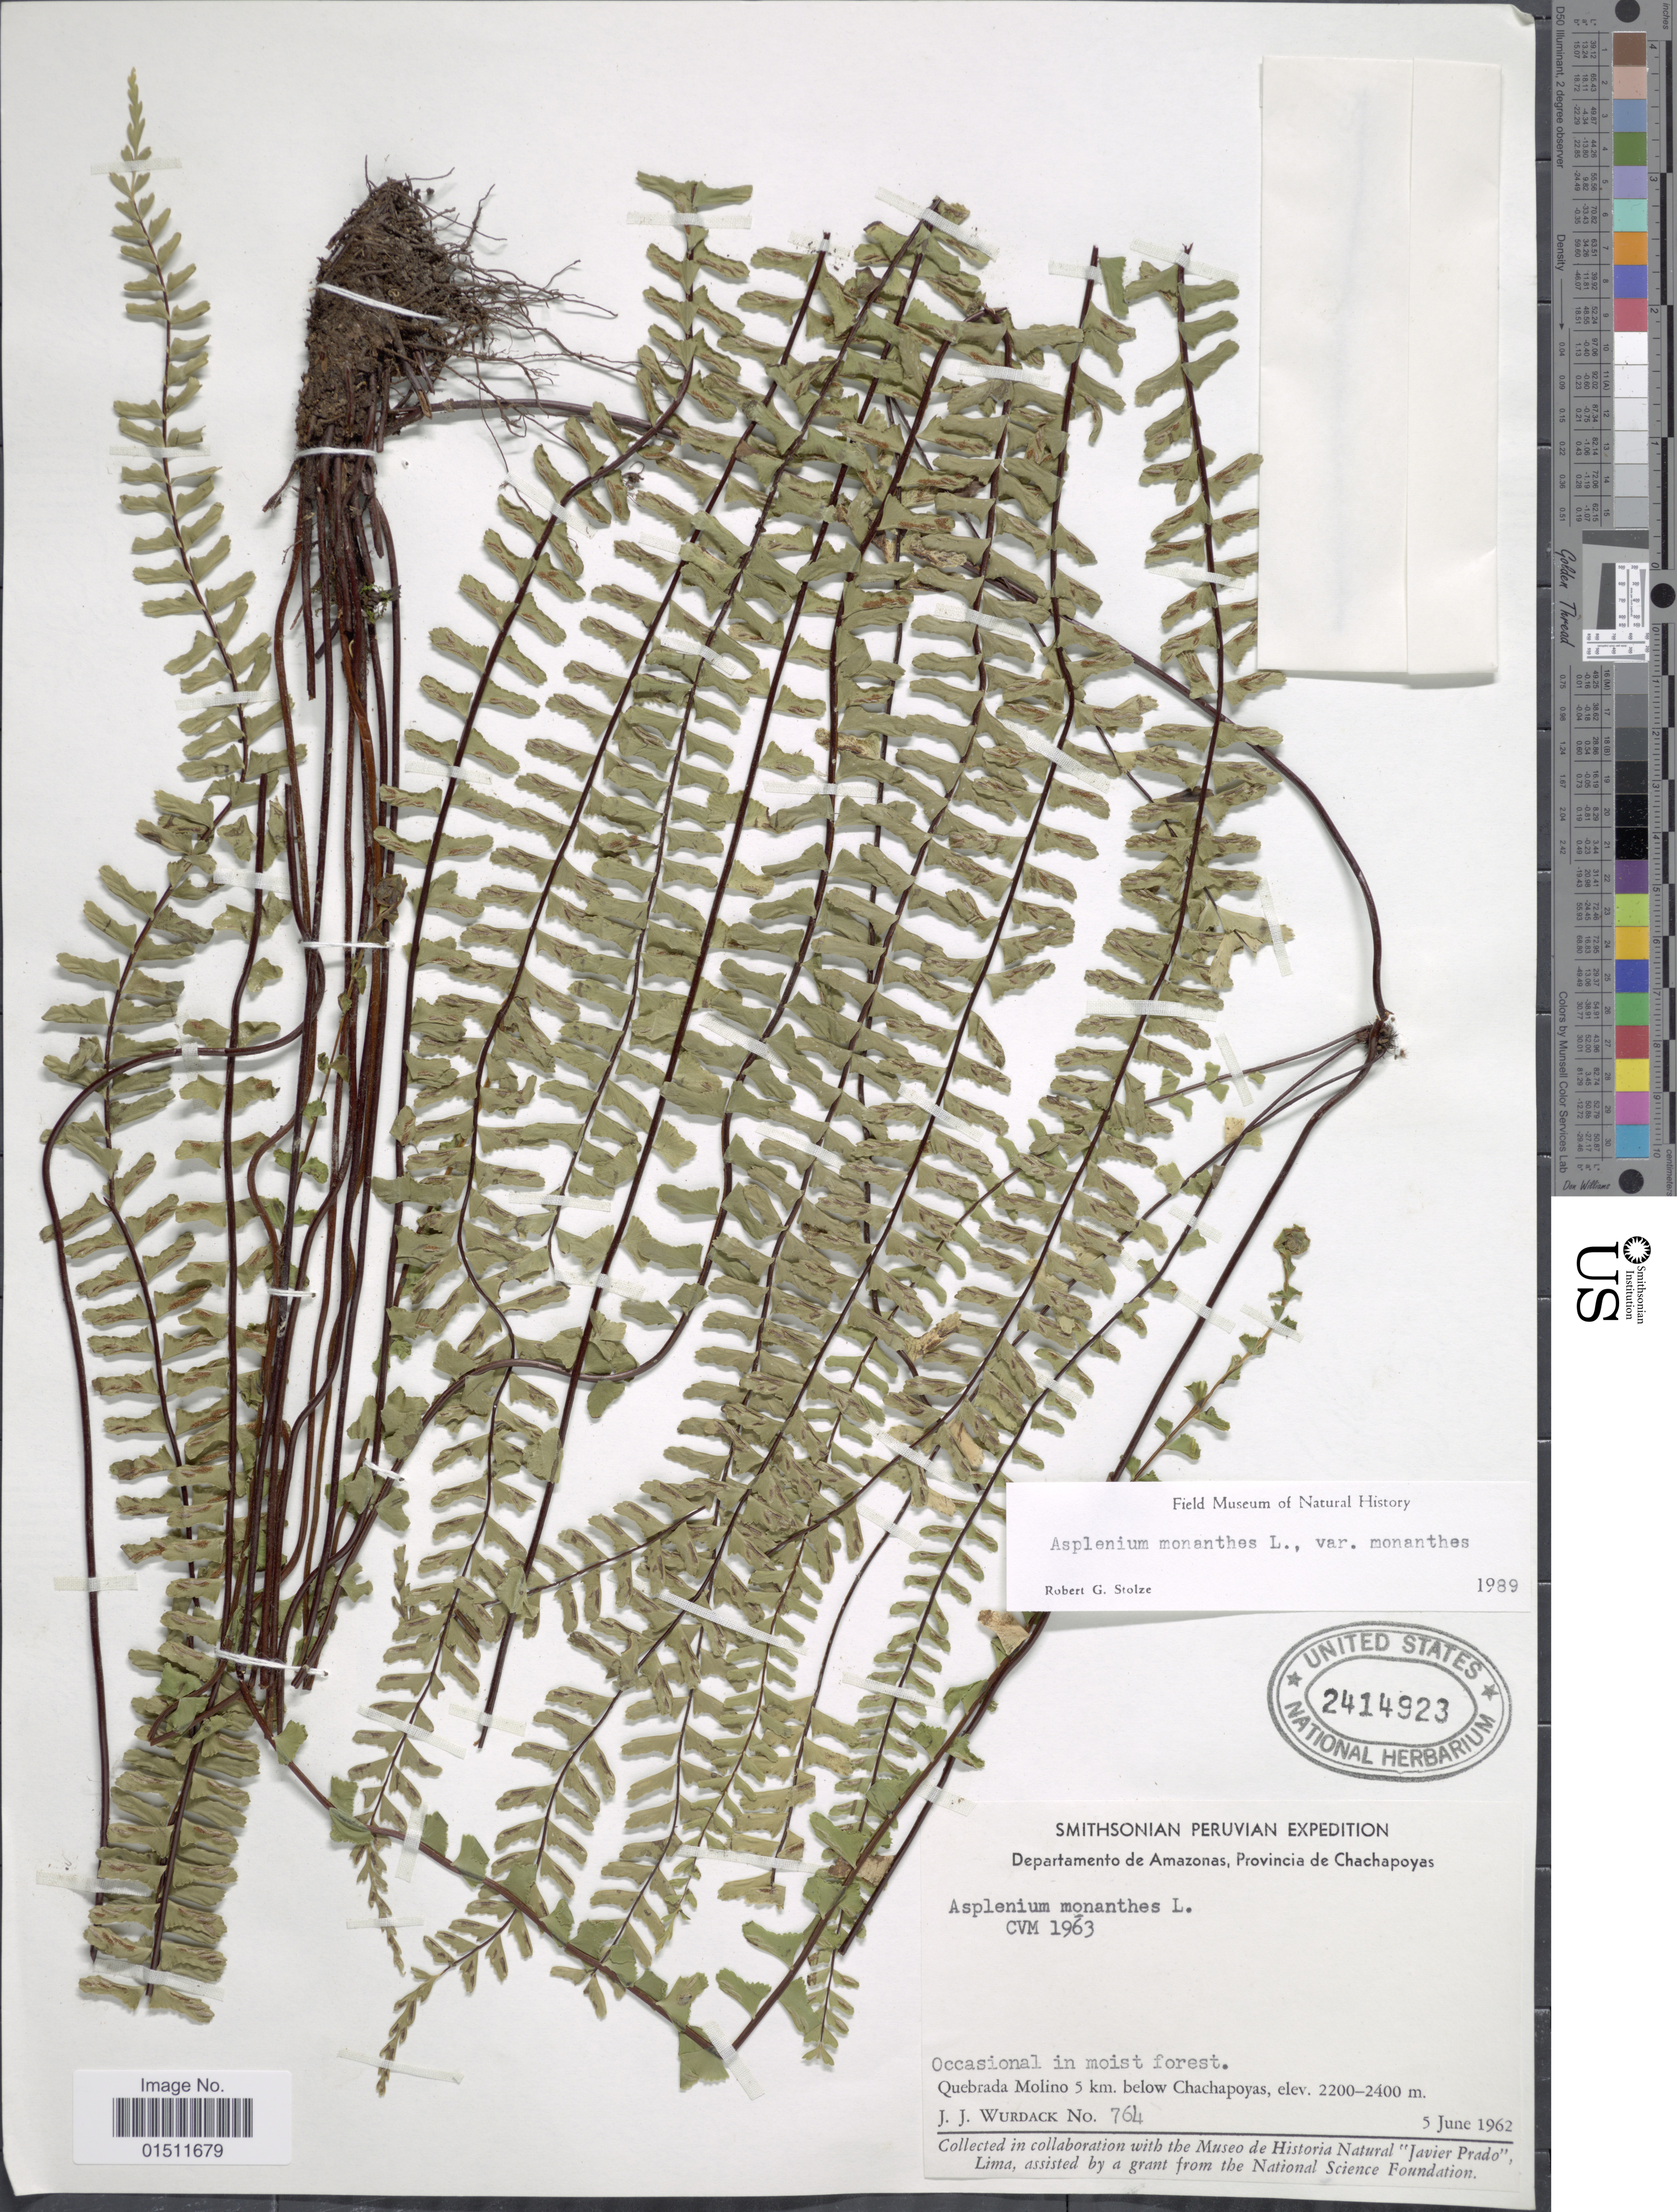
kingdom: Plantae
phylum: Tracheophyta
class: Polypodiopsida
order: Polypodiales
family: Aspleniaceae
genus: Asplenium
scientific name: Asplenium monanthes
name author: L.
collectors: J. J. Wurdack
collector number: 764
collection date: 1962-06-05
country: Peru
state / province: Amazonas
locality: Departamento de Amazonas, Provincia de Chachapoyas, Quebrada Molino 5 km. below Chachapoyas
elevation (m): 2200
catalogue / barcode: US 2414923